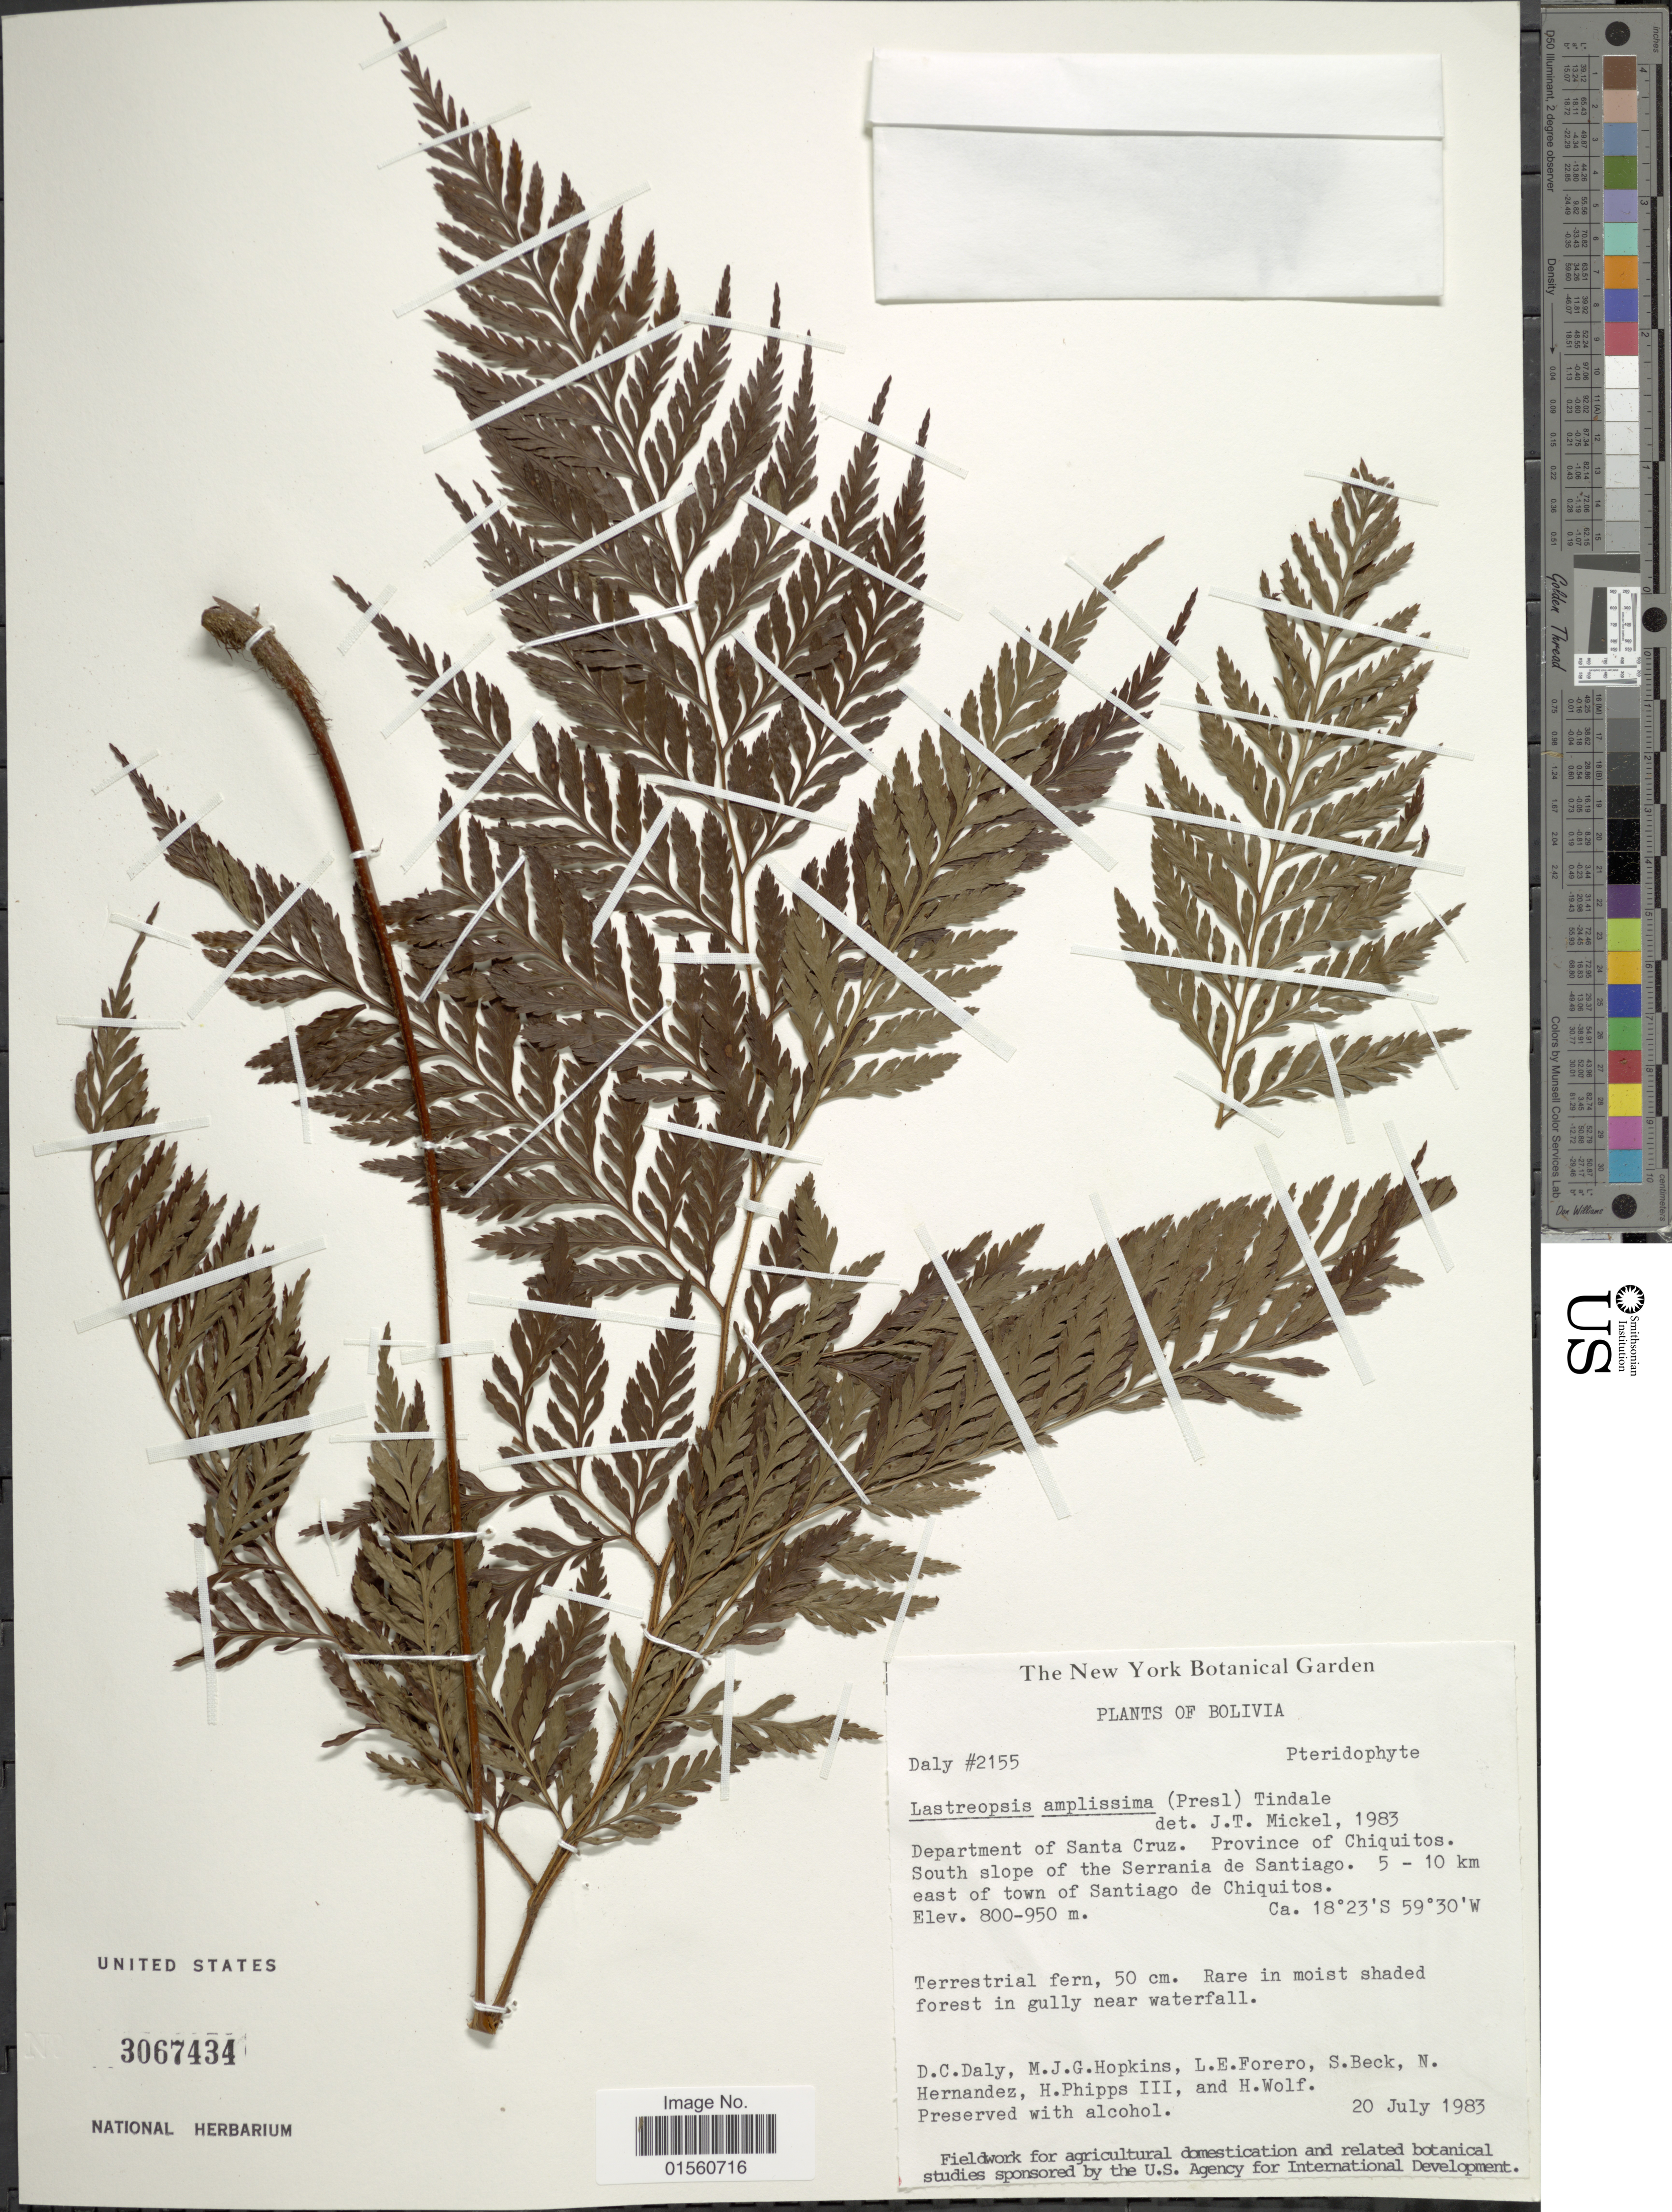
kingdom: Plantae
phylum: Tracheophyta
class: Polypodiopsida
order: Polypodiales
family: Dryopteridaceae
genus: Lastreopsis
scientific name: Lastreopsis amplissima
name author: (C. Presl) Tindale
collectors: D. C. Daly, M. J. G. Hopkins, L. E. Forero, S. G. Beck & et al.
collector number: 2155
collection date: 1983-07-20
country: Bolivia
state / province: Santa Cruz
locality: Department of Santa Cruz. province of Chiquitos. South slope of the Serrania de Snatiago. 5-10 km east of town of Santiago de Chiquitos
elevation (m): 800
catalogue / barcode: US 3067434